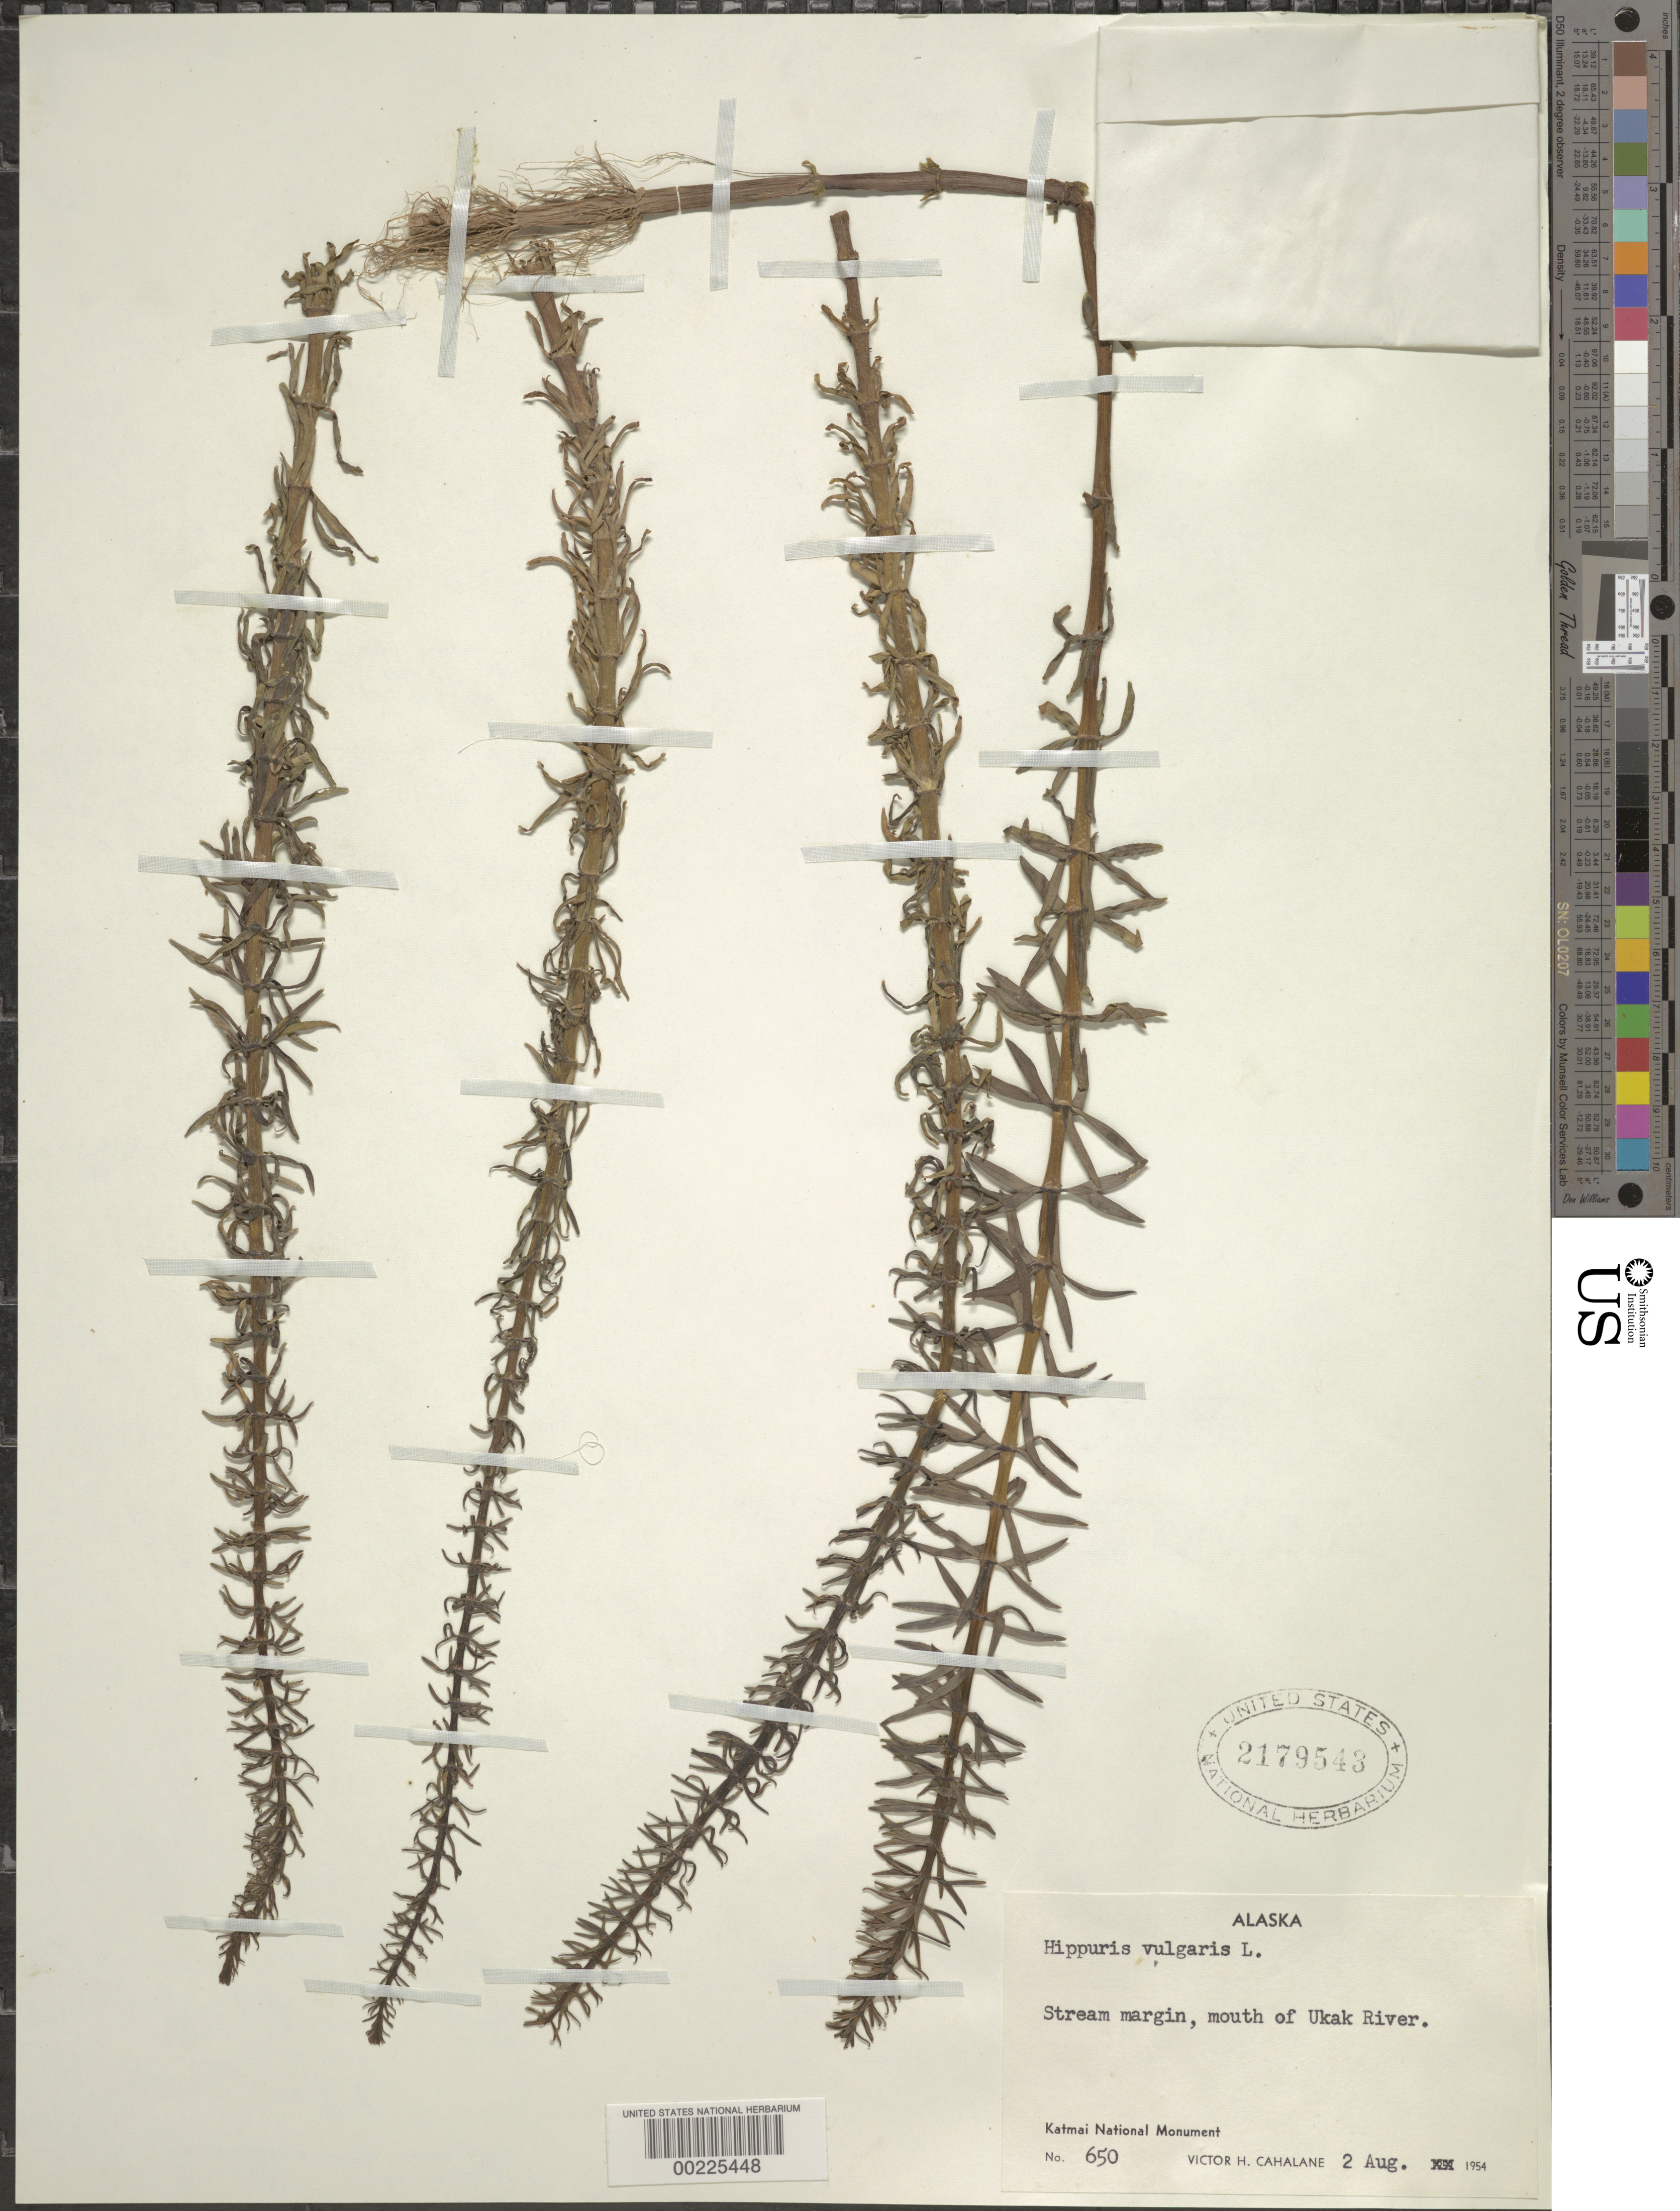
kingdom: Plantae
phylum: Tracheophyta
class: Magnoliopsida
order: Lamiales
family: Plantaginaceae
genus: Hippuris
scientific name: Hippuris vulgaris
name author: L.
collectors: V. Cahalane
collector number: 650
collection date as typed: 02 Aug 1954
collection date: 1954-08-02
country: United States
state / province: Alaska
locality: Mouth of ukak river; katmai national monument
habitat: Stream margin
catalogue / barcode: US 2179543